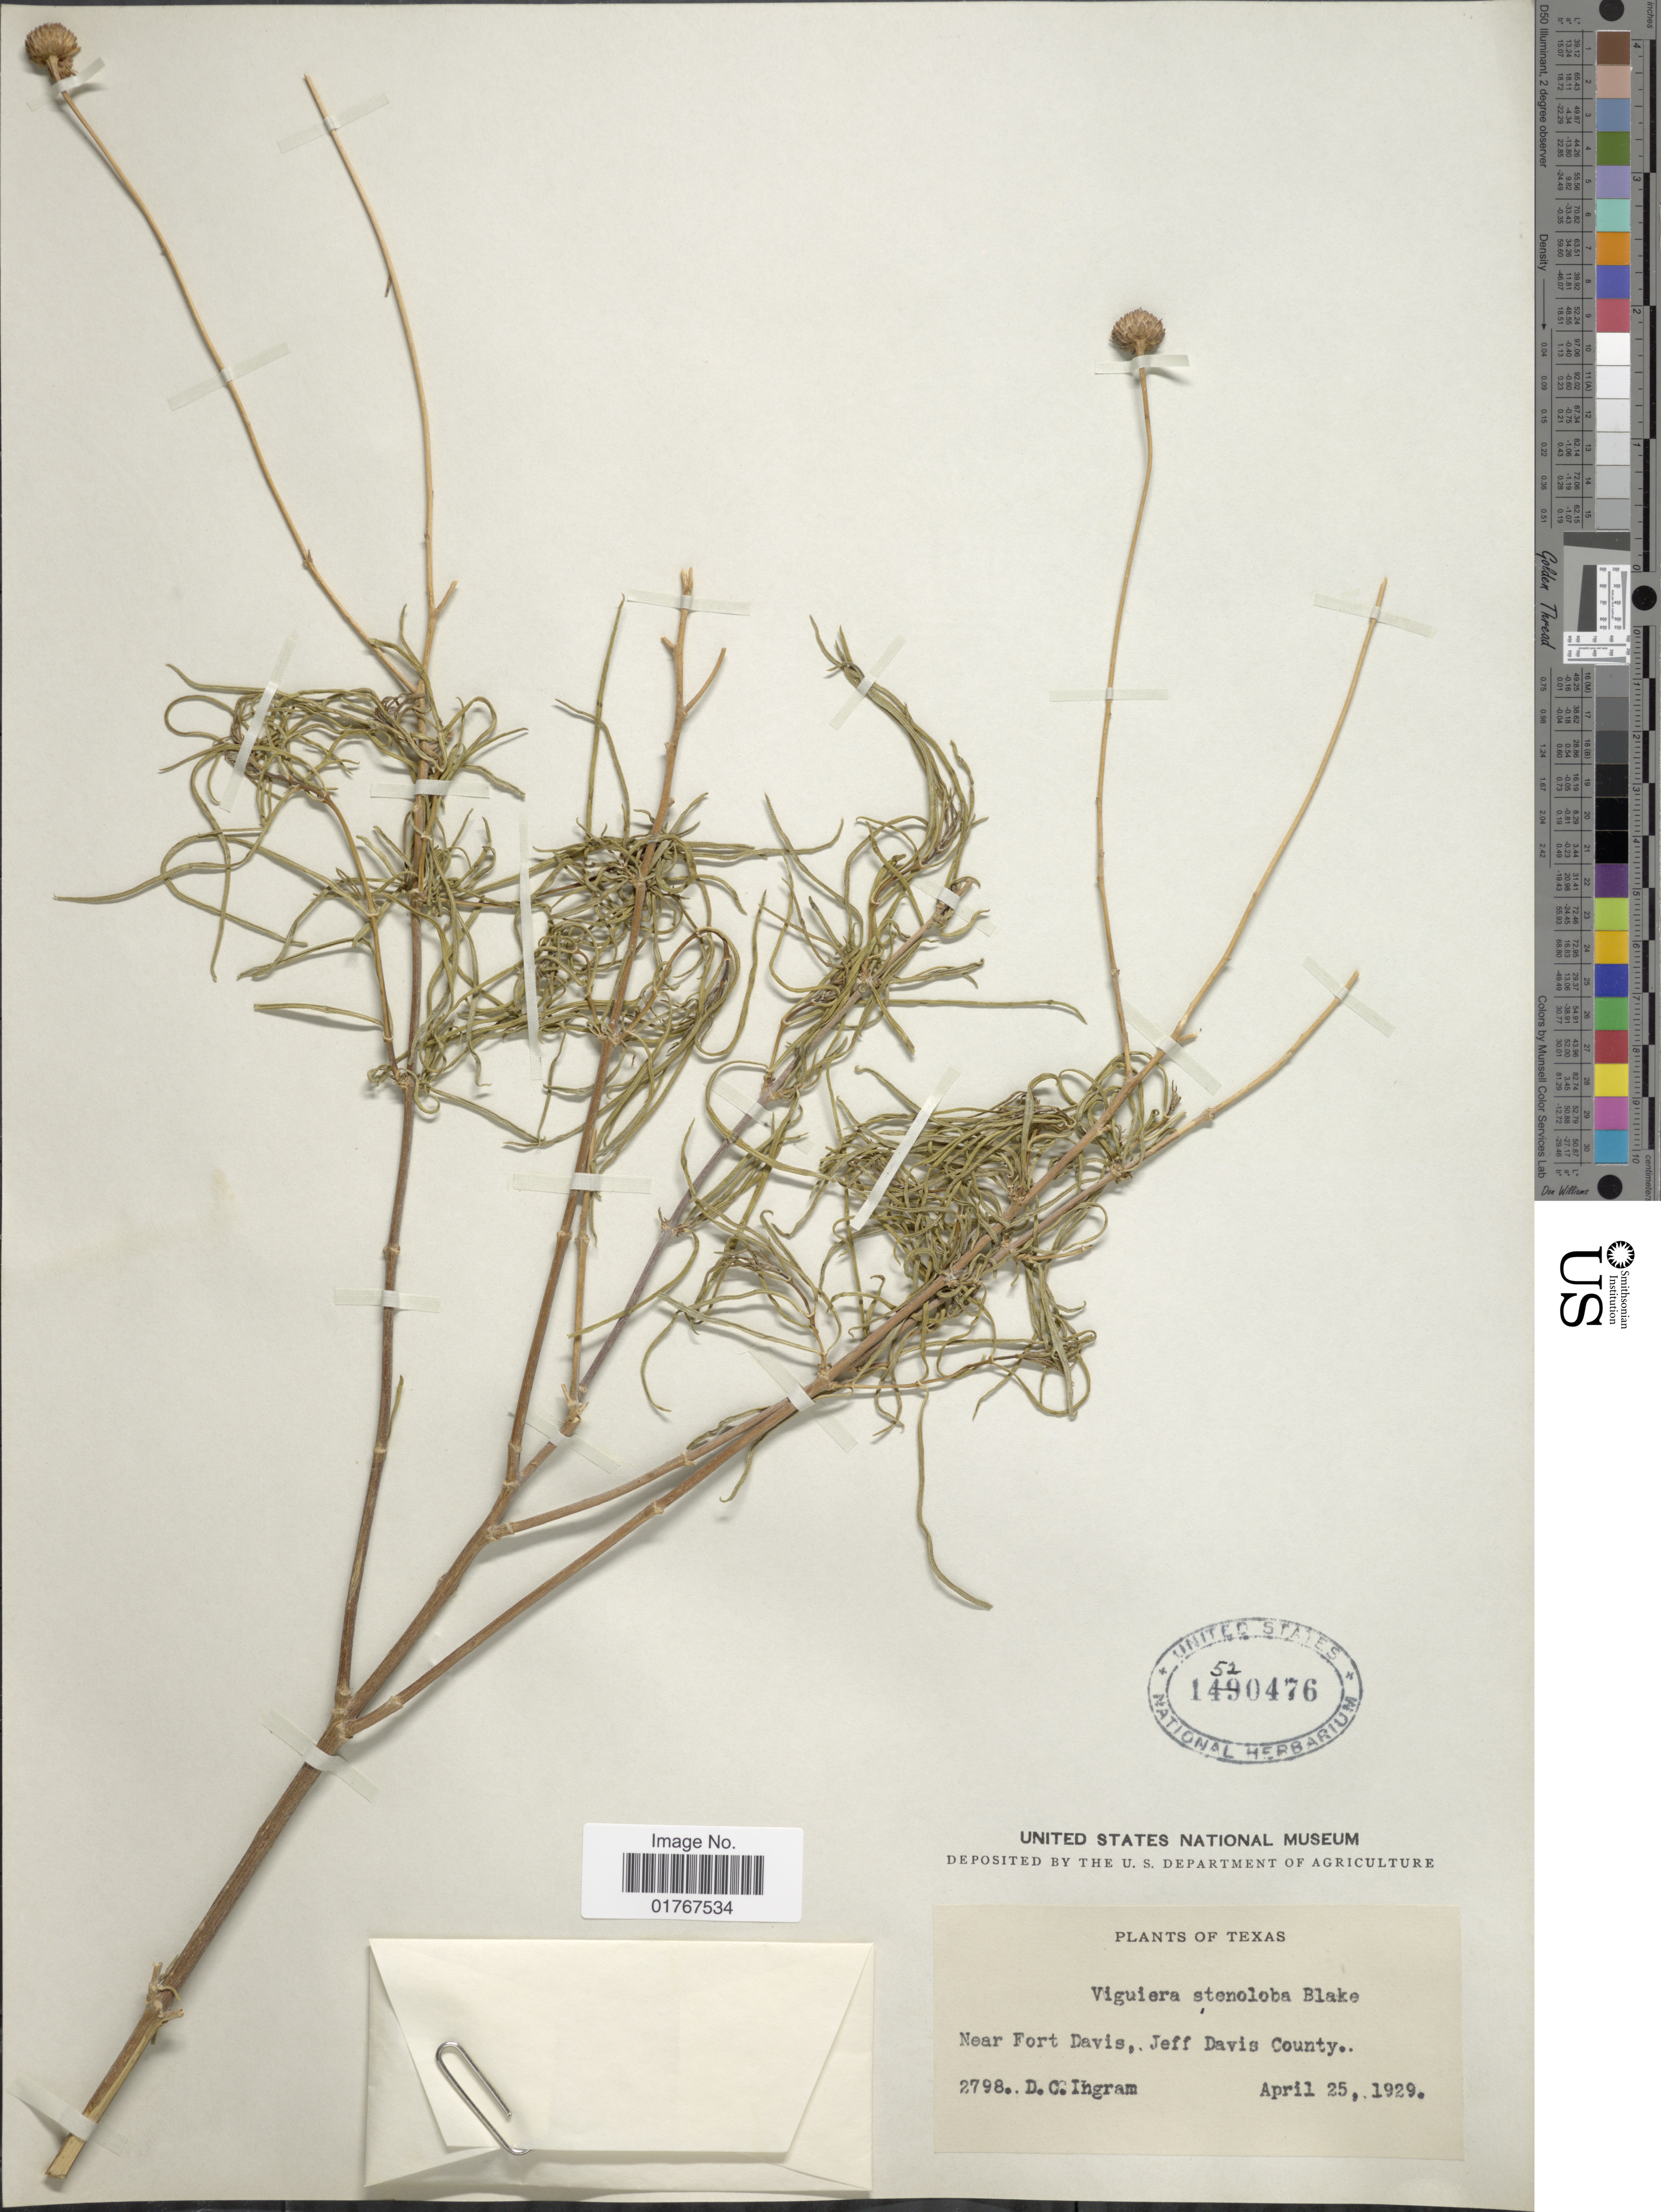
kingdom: Plantae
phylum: Tracheophyta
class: Magnoliopsida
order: Asterales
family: Asteraceae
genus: Viguiera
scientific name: Viguiera stenoloba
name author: S.F. Blake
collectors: D. C. Ingram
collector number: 2798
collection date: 1929-04-25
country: United States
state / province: Texas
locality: Near Fort Davis, Jeff Davis County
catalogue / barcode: US 1520476